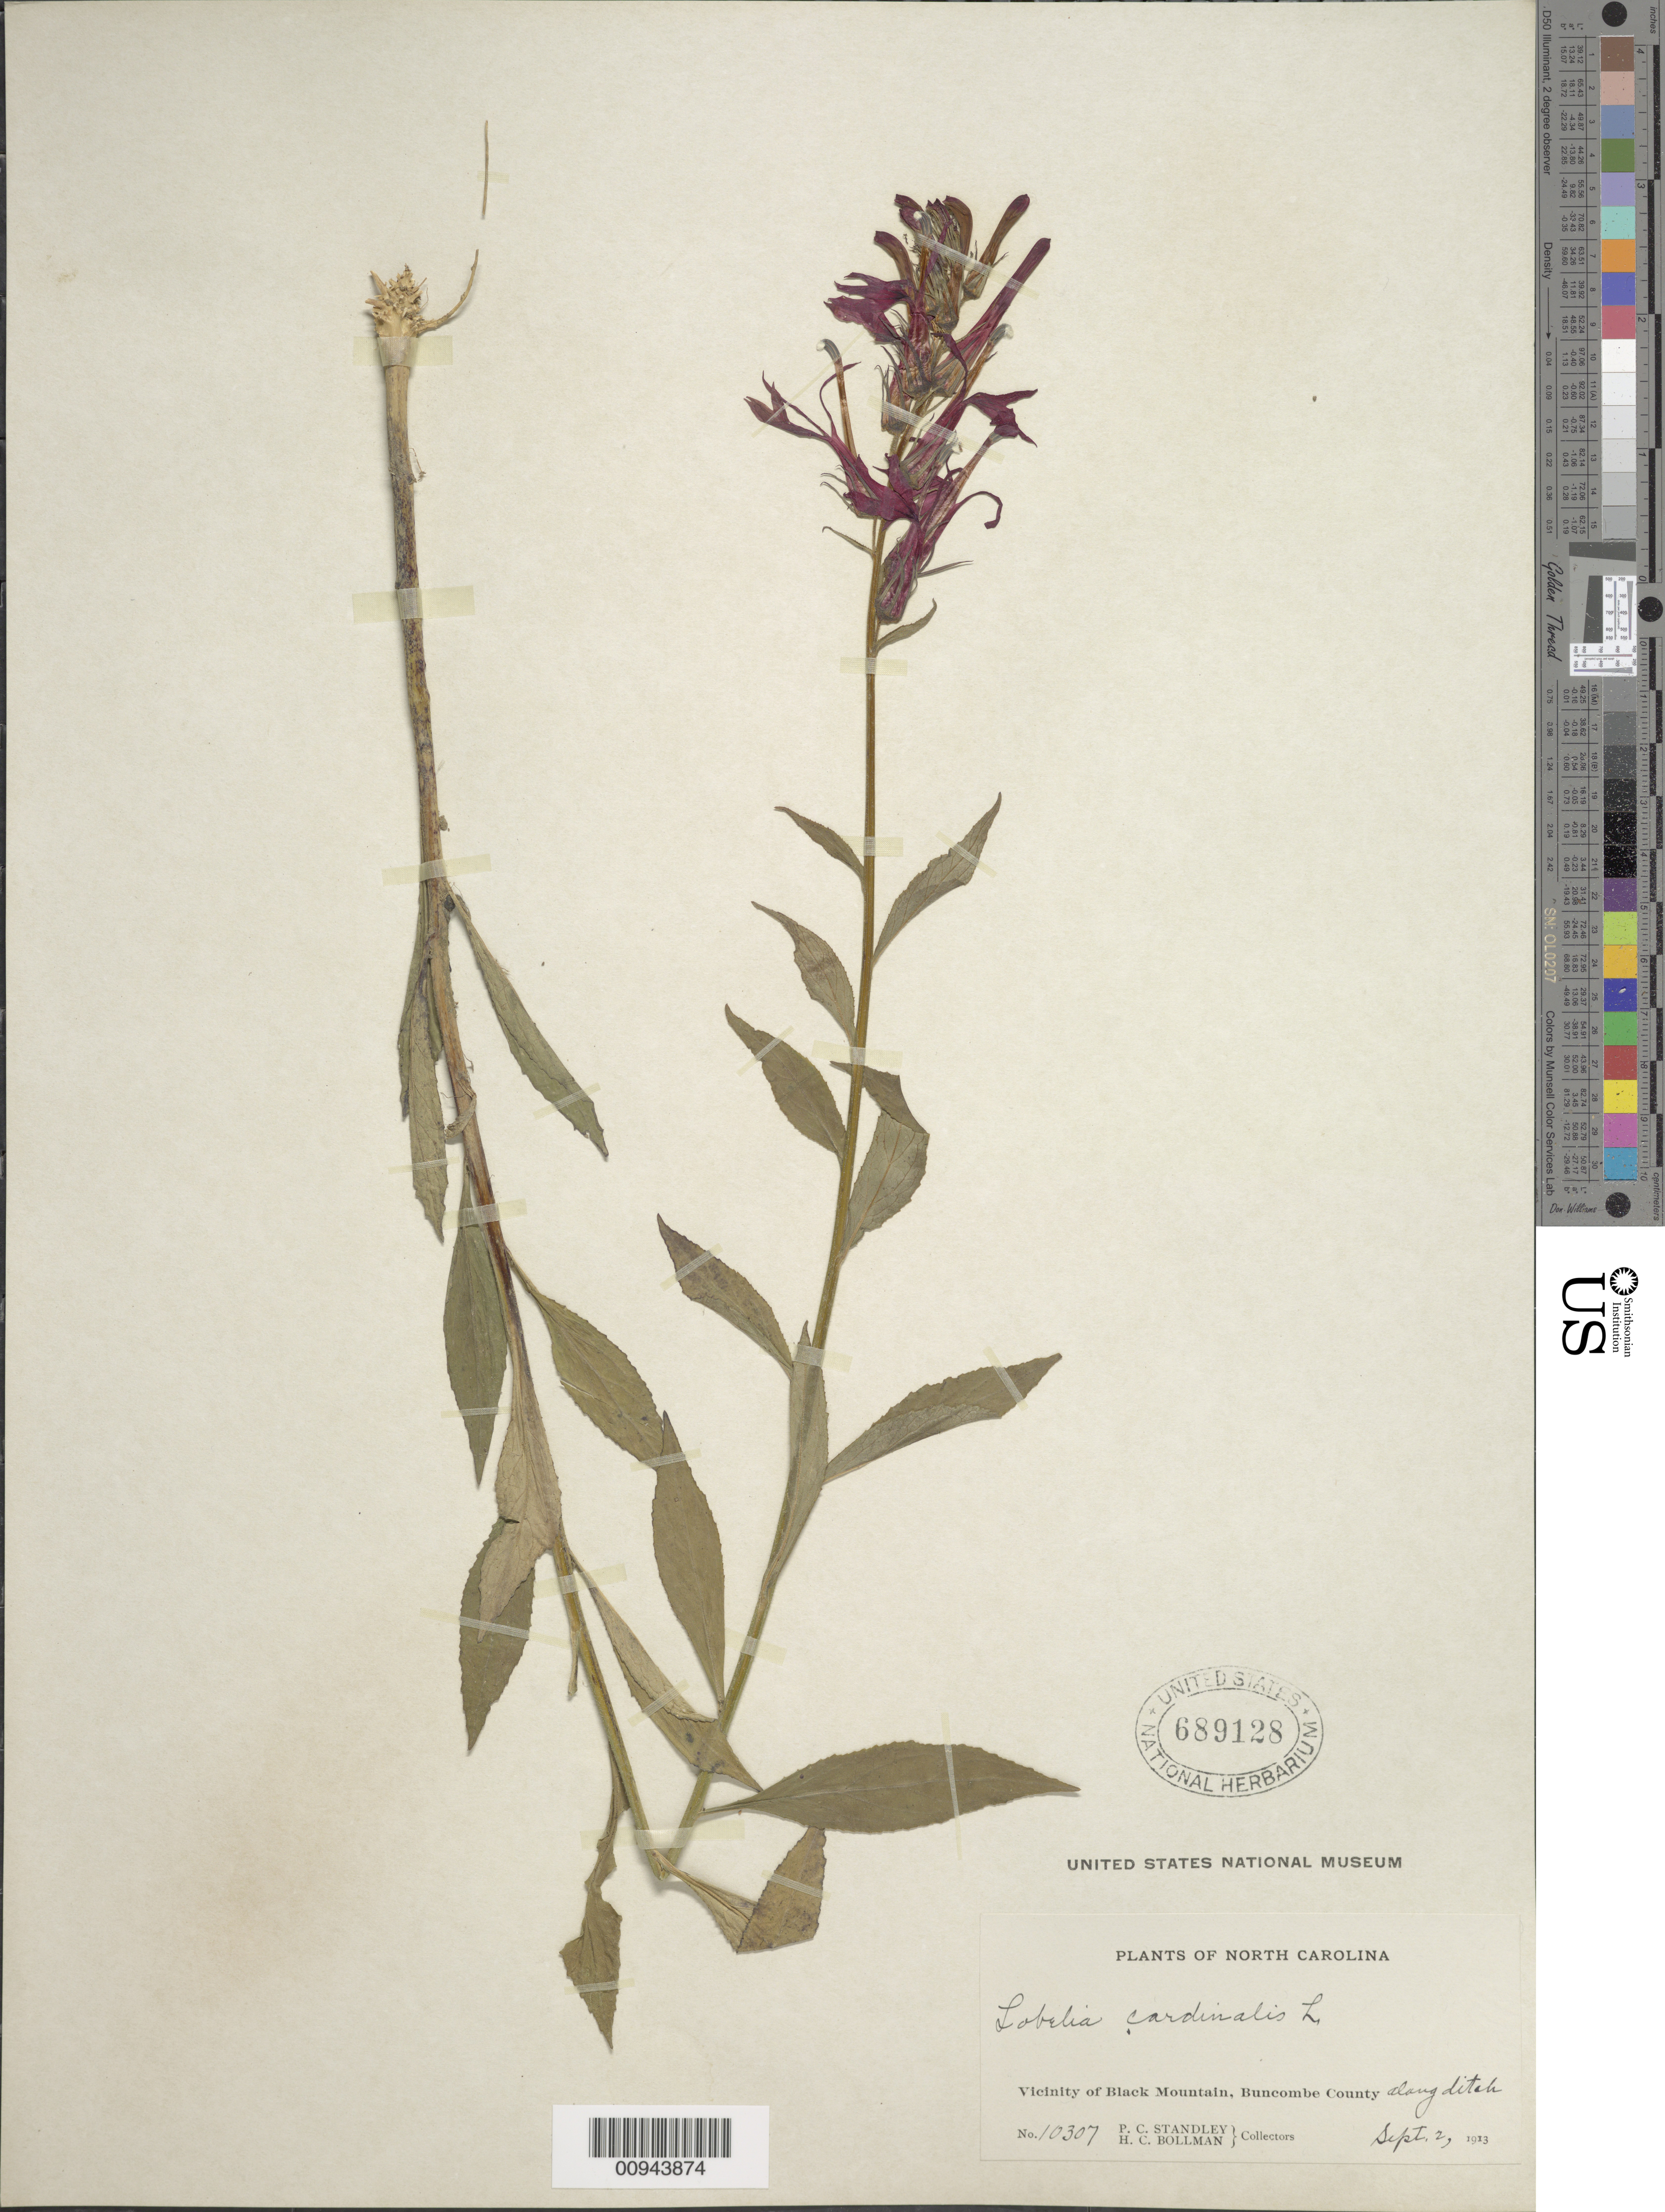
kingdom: Plantae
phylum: Tracheophyta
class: Magnoliopsida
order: Asterales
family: Campanulaceae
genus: Lobelia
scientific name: Lobelia cardinalis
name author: L.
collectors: P. C. Standley & H. C. Bollman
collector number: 10307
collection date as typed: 02 Sep 1913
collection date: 1913-09-02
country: United States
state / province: North Carolina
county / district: Buncombe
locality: Vicinity of Black Mt.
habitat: along ditch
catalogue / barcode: US 689128